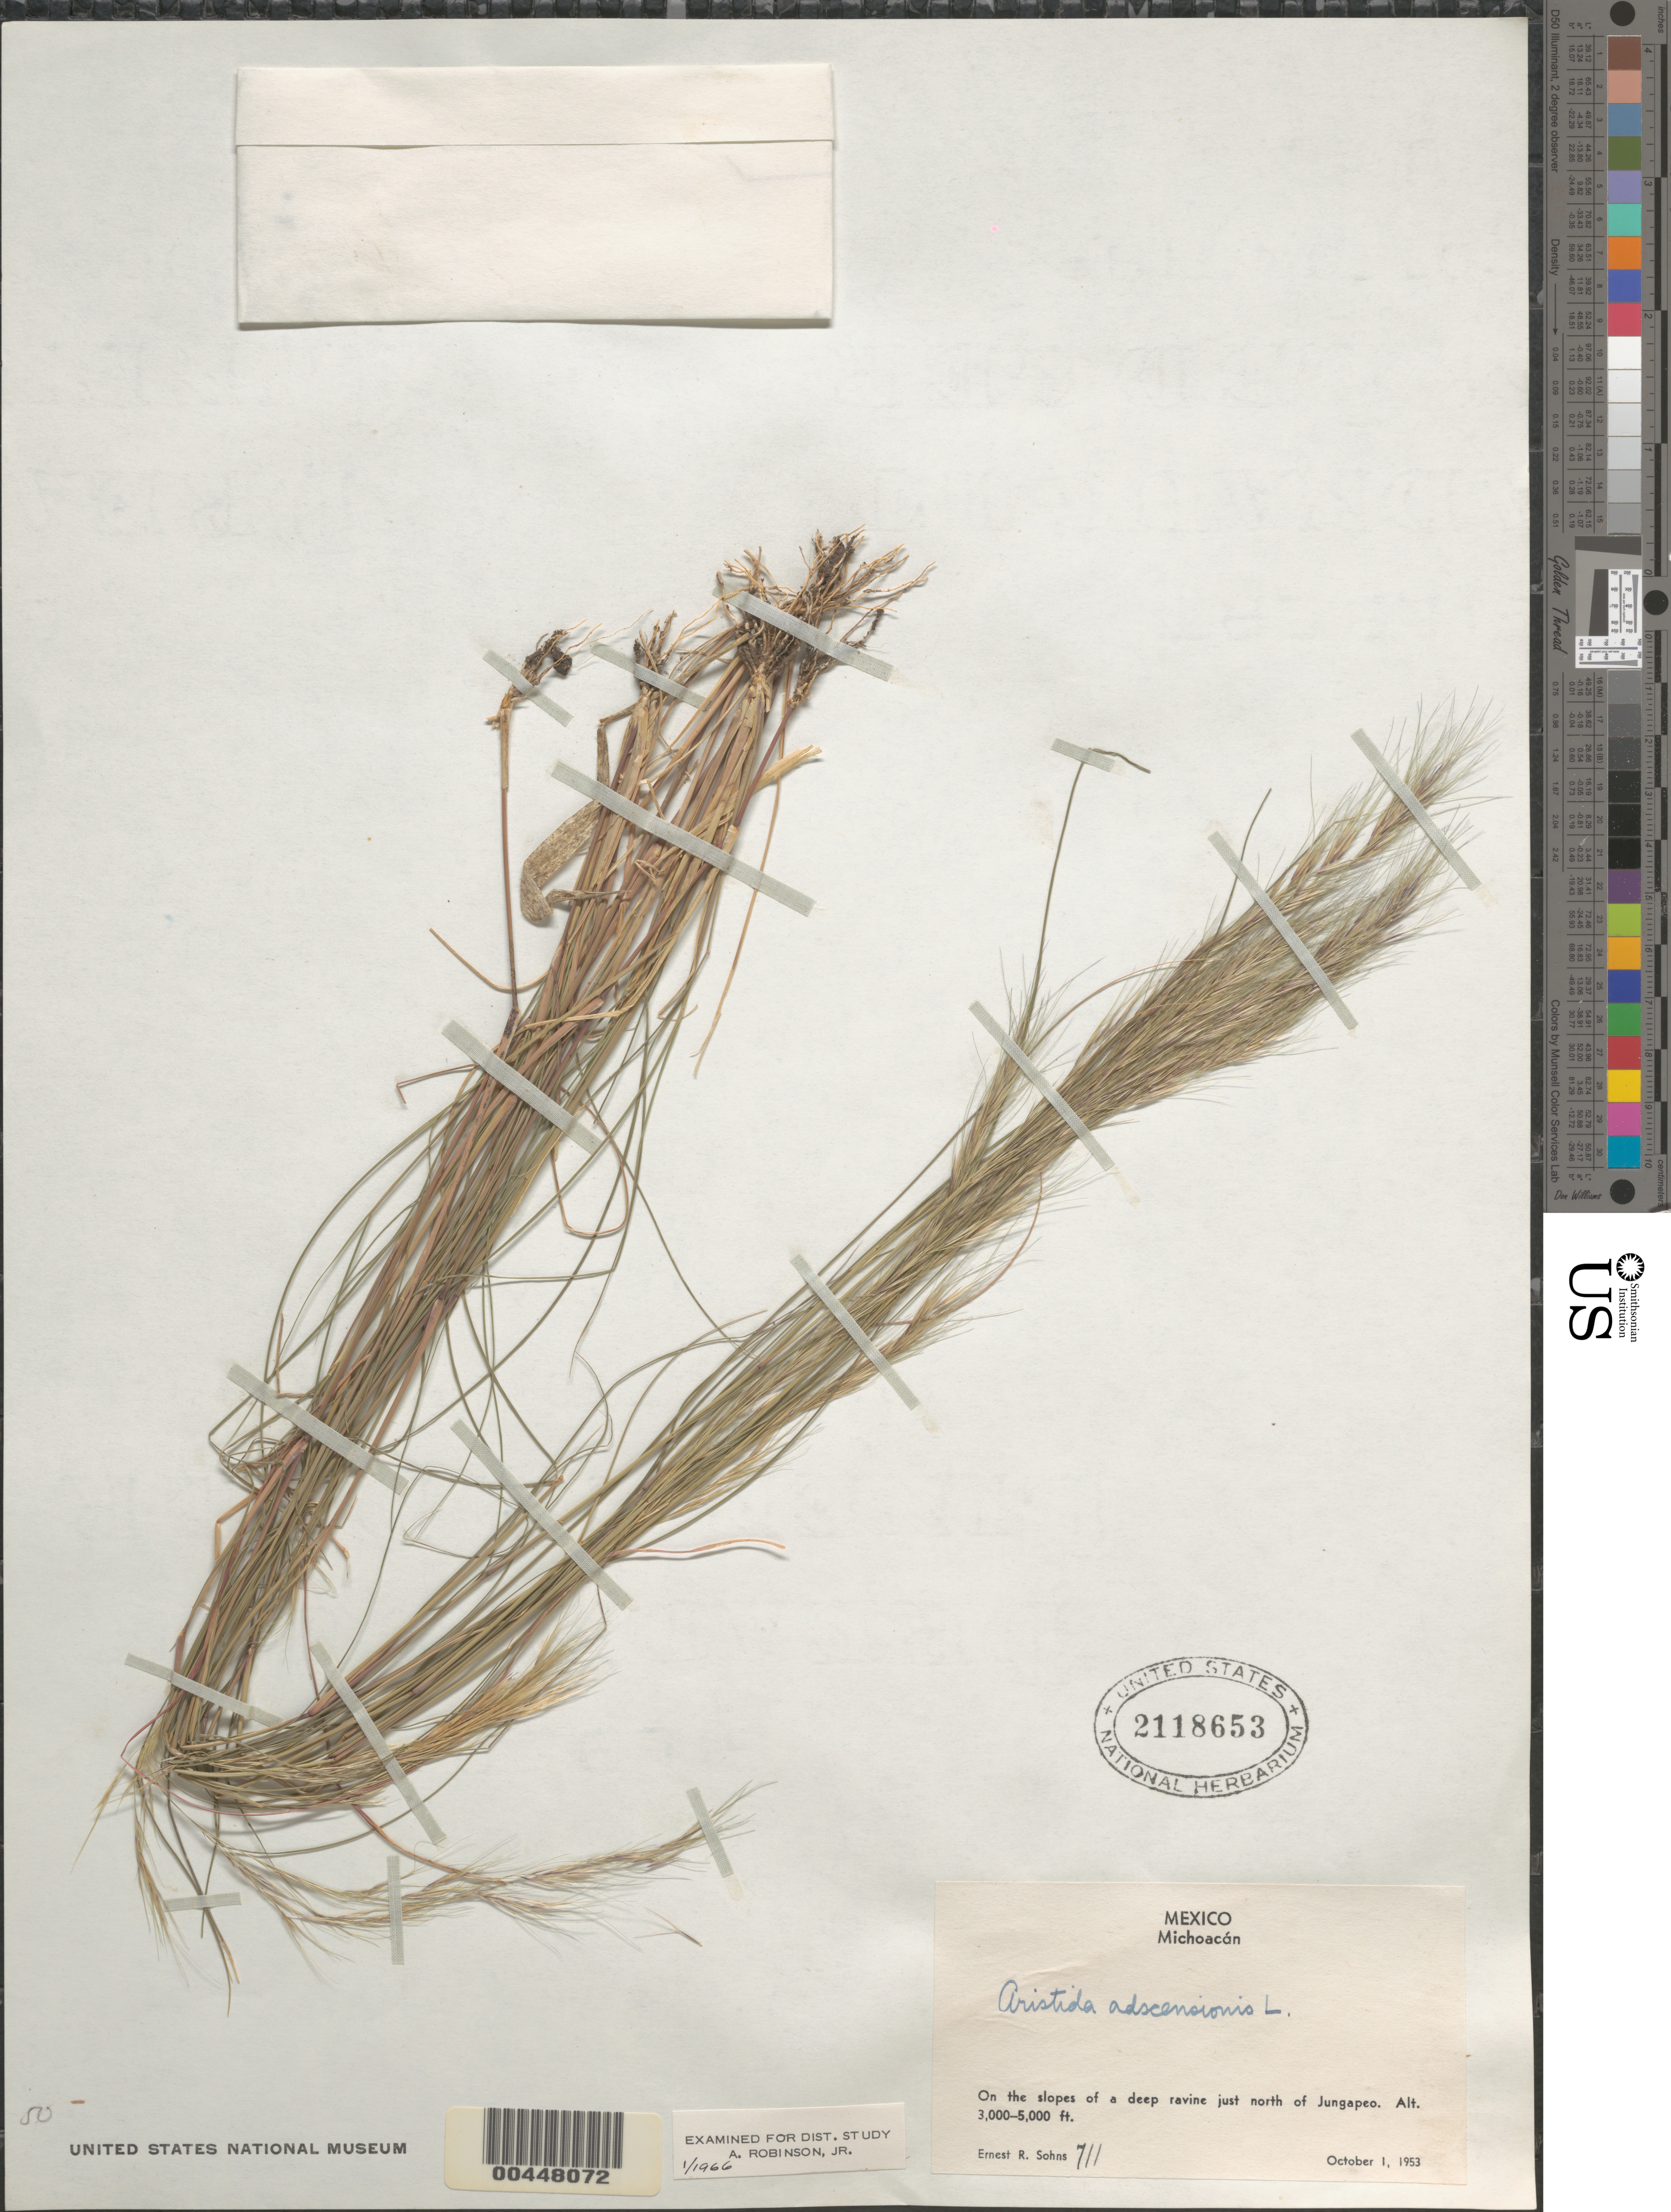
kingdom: Plantae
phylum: Tracheophyta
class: Liliopsida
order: Poales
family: Poaceae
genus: Aristida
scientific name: Aristida adscensionis var. adscensionis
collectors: E. R. Sohns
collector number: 711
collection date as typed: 1 Oct 1953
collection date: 1953-10-01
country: Mexico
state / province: Michoacán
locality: Deep ravine just N of Jungapeo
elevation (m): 914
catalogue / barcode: US 2118653